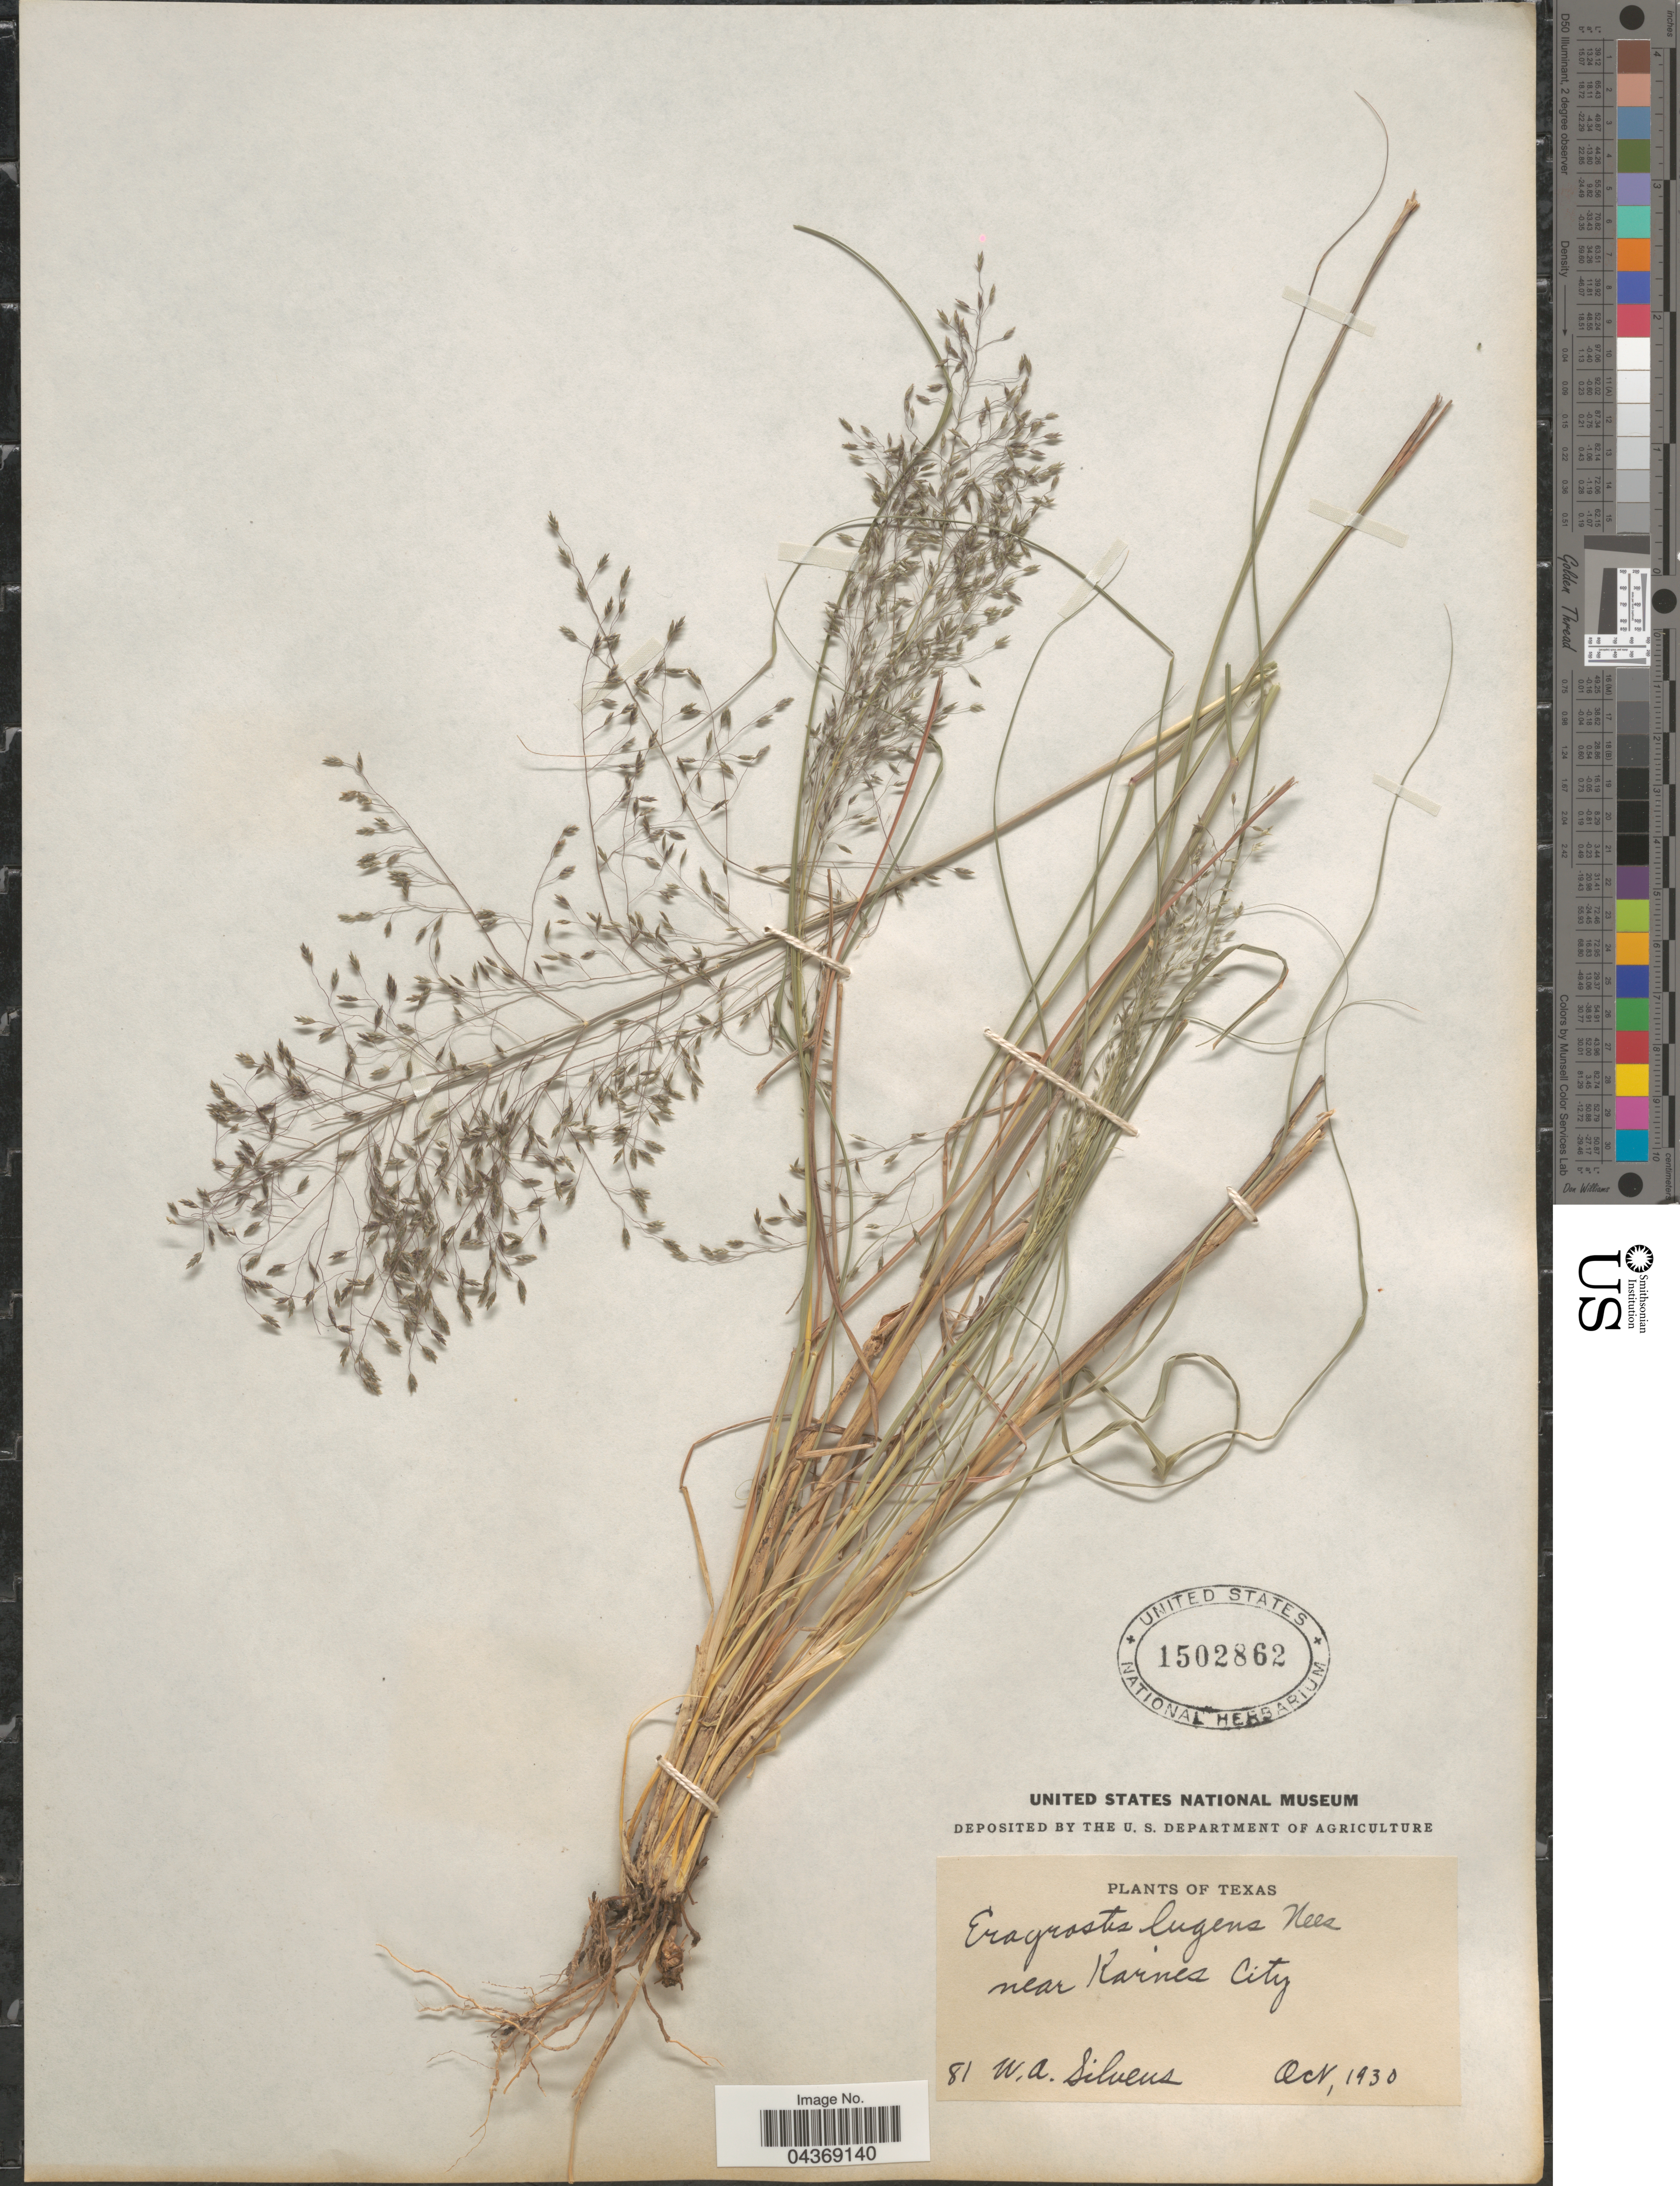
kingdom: Plantae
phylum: Tracheophyta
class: Liliopsida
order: Poales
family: Poaceae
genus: Eragrostis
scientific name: Eragrostis intermedia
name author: Hitchc.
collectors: W. Silveus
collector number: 81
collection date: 1930-10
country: United States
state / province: Texas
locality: Near Karnes City.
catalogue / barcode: US 1502862